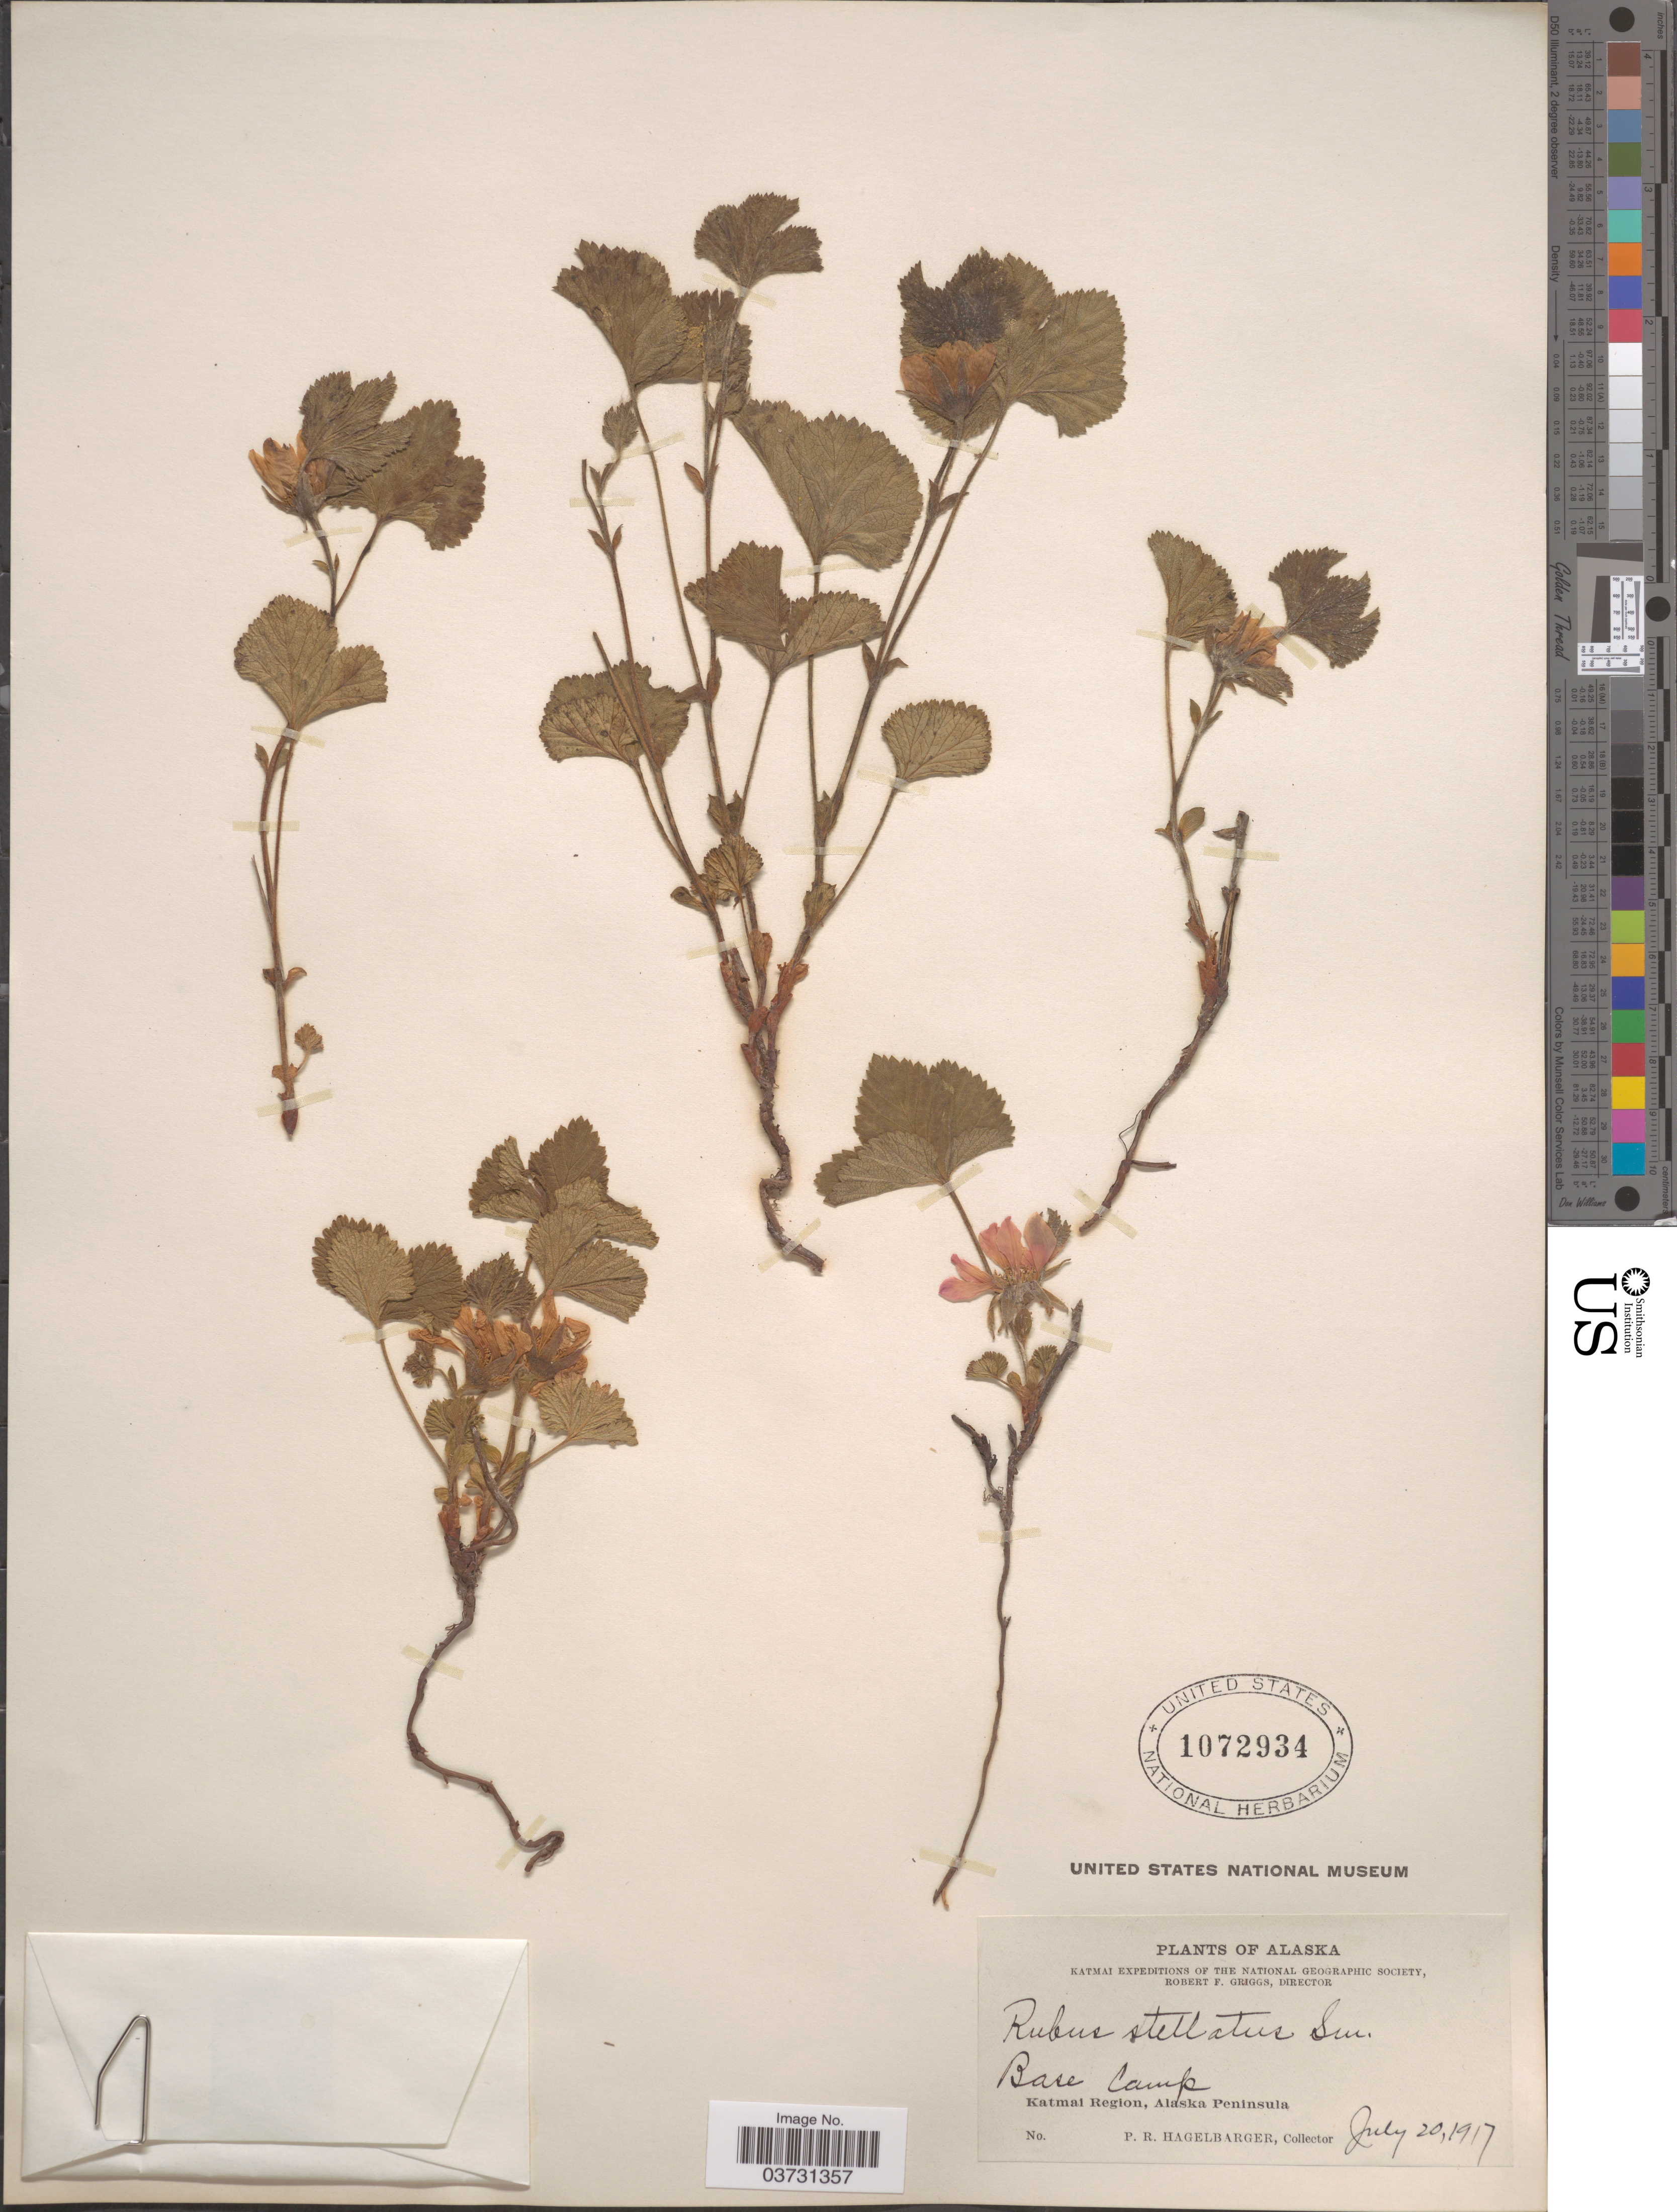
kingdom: Plantae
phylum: Tracheophyta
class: Magnoliopsida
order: Rosales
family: Rosaceae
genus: Rubus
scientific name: Rubus stellatus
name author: Sm.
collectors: P. Hagelbarger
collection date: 1917-07-20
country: United States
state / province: Alaska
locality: Base Camp, Katmai Region, Alaska Peninsula.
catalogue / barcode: US 1072934